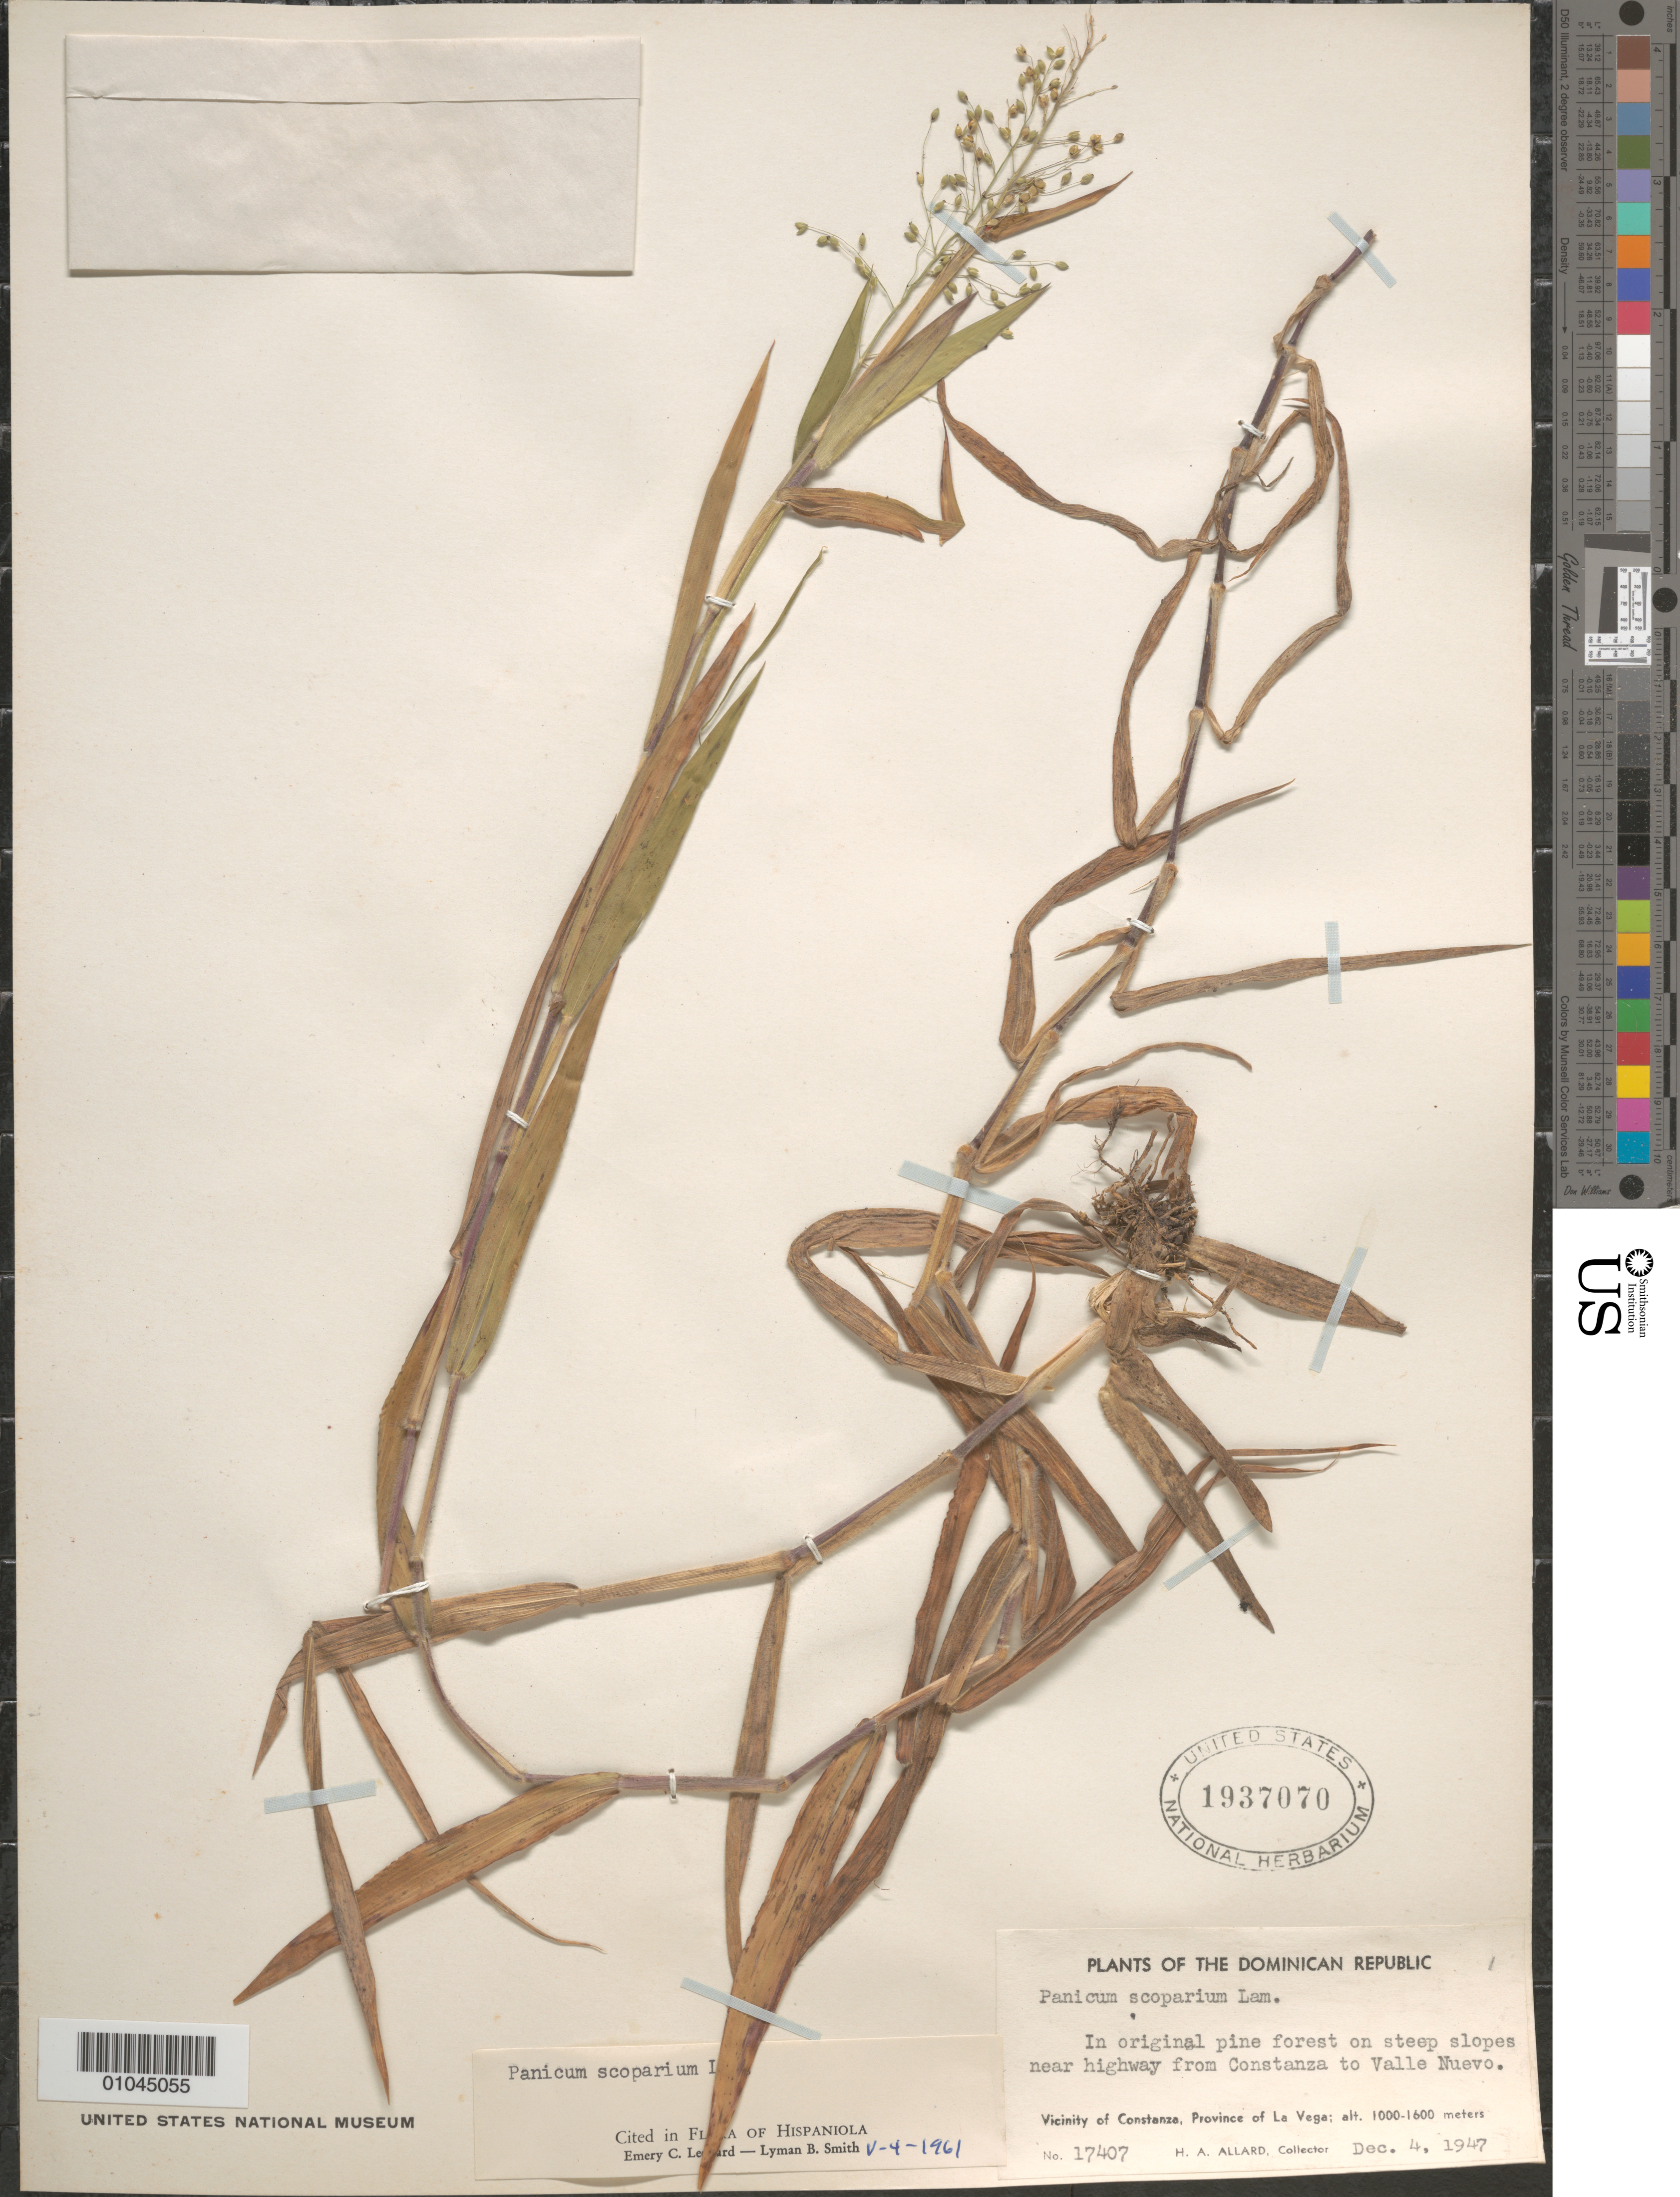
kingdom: Plantae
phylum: Tracheophyta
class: Liliopsida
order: Poales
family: Poaceae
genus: Panicum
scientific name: Panicum scoparium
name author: Lam.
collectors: H. A. Allard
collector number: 17407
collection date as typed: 04 Dec 1947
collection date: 1947-12-04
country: Dominican Republic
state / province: La Vega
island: Hispaniola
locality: Vicinity of Constanza, near highway from Constanza to Valle Nuevo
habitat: in original pine forest on steep slopes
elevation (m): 1000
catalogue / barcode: US 1937070